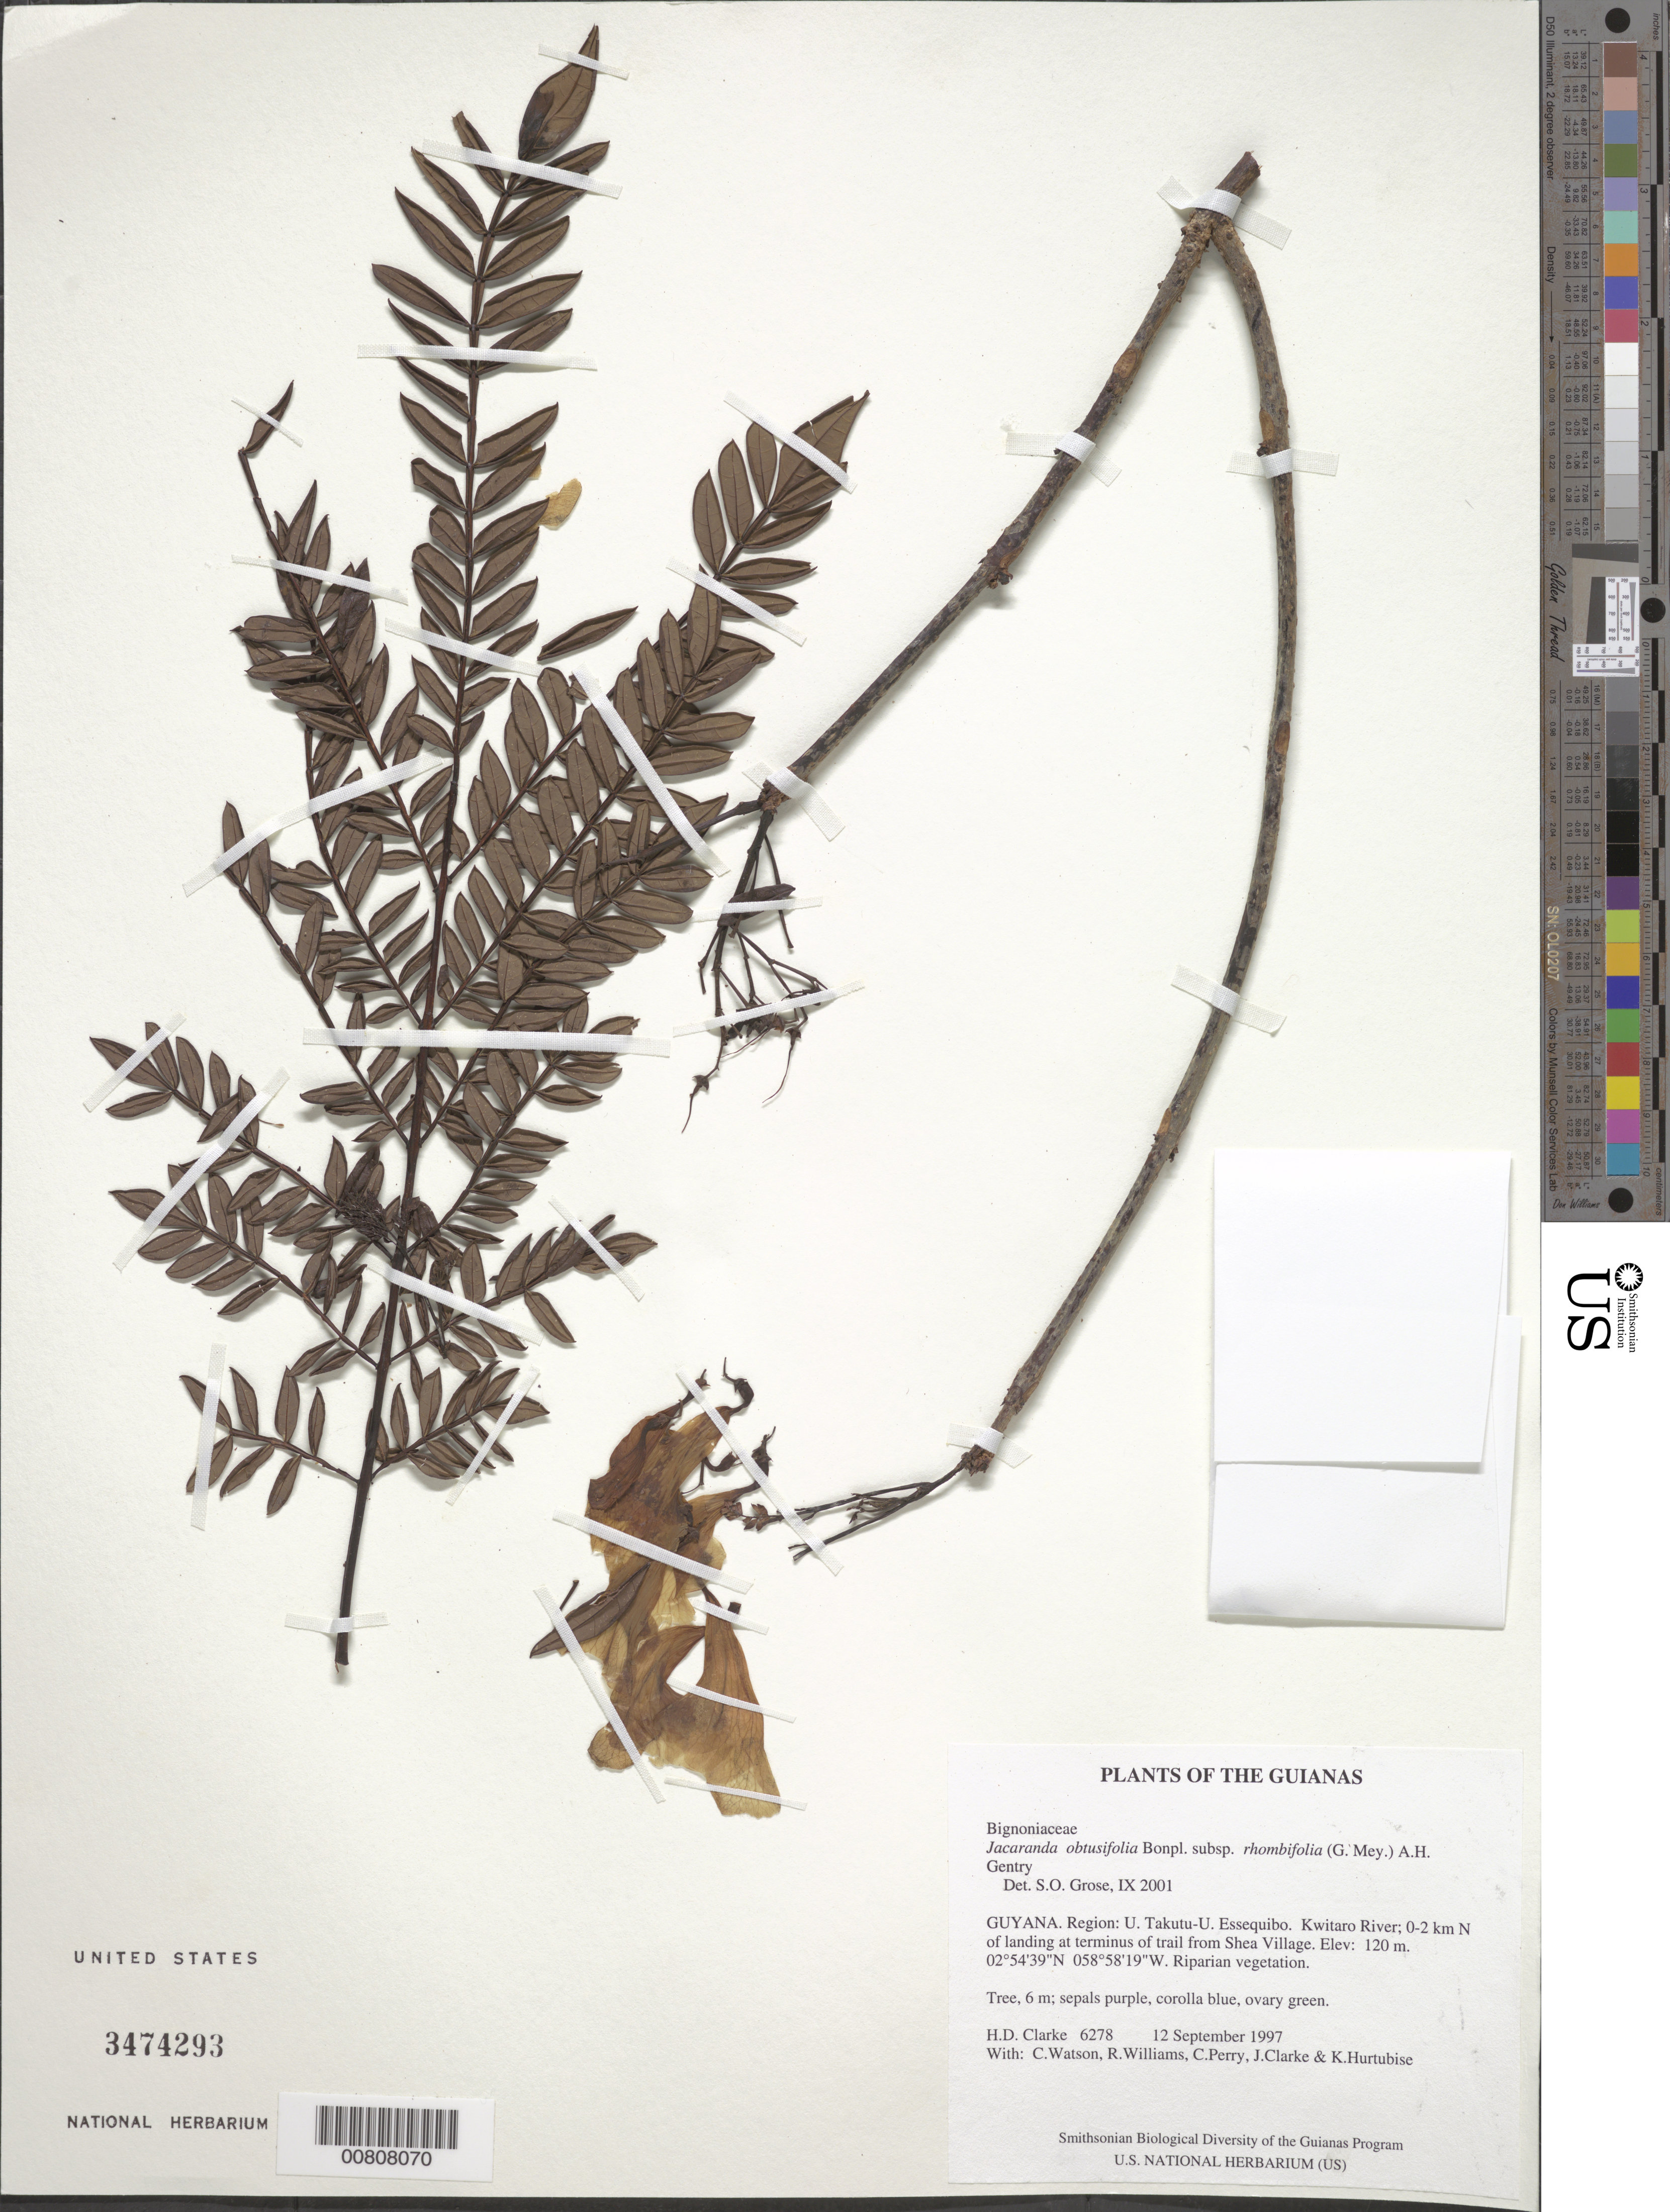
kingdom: Plantae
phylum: Tracheophyta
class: Magnoliopsida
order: Lamiales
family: Bignoniaceae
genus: Jacaranda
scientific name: Jacaranda obtusifolia subsp. rhombifolia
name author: (G. Mey.) A.H. Gentry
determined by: Alexander, S. N.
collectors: H. D. Clarke, C. Watson, R. Williams, C. Perry, J. Clarke & K. Hurtubise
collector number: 6278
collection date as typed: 12 September 1997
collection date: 1997-09-12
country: Guyana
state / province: U. Takutu-U. Essequibo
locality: Kwitaro River; 0-2 km N of landing at terminus of trail from Shea Village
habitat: Riparian vegetation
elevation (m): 120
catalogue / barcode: US 3474293